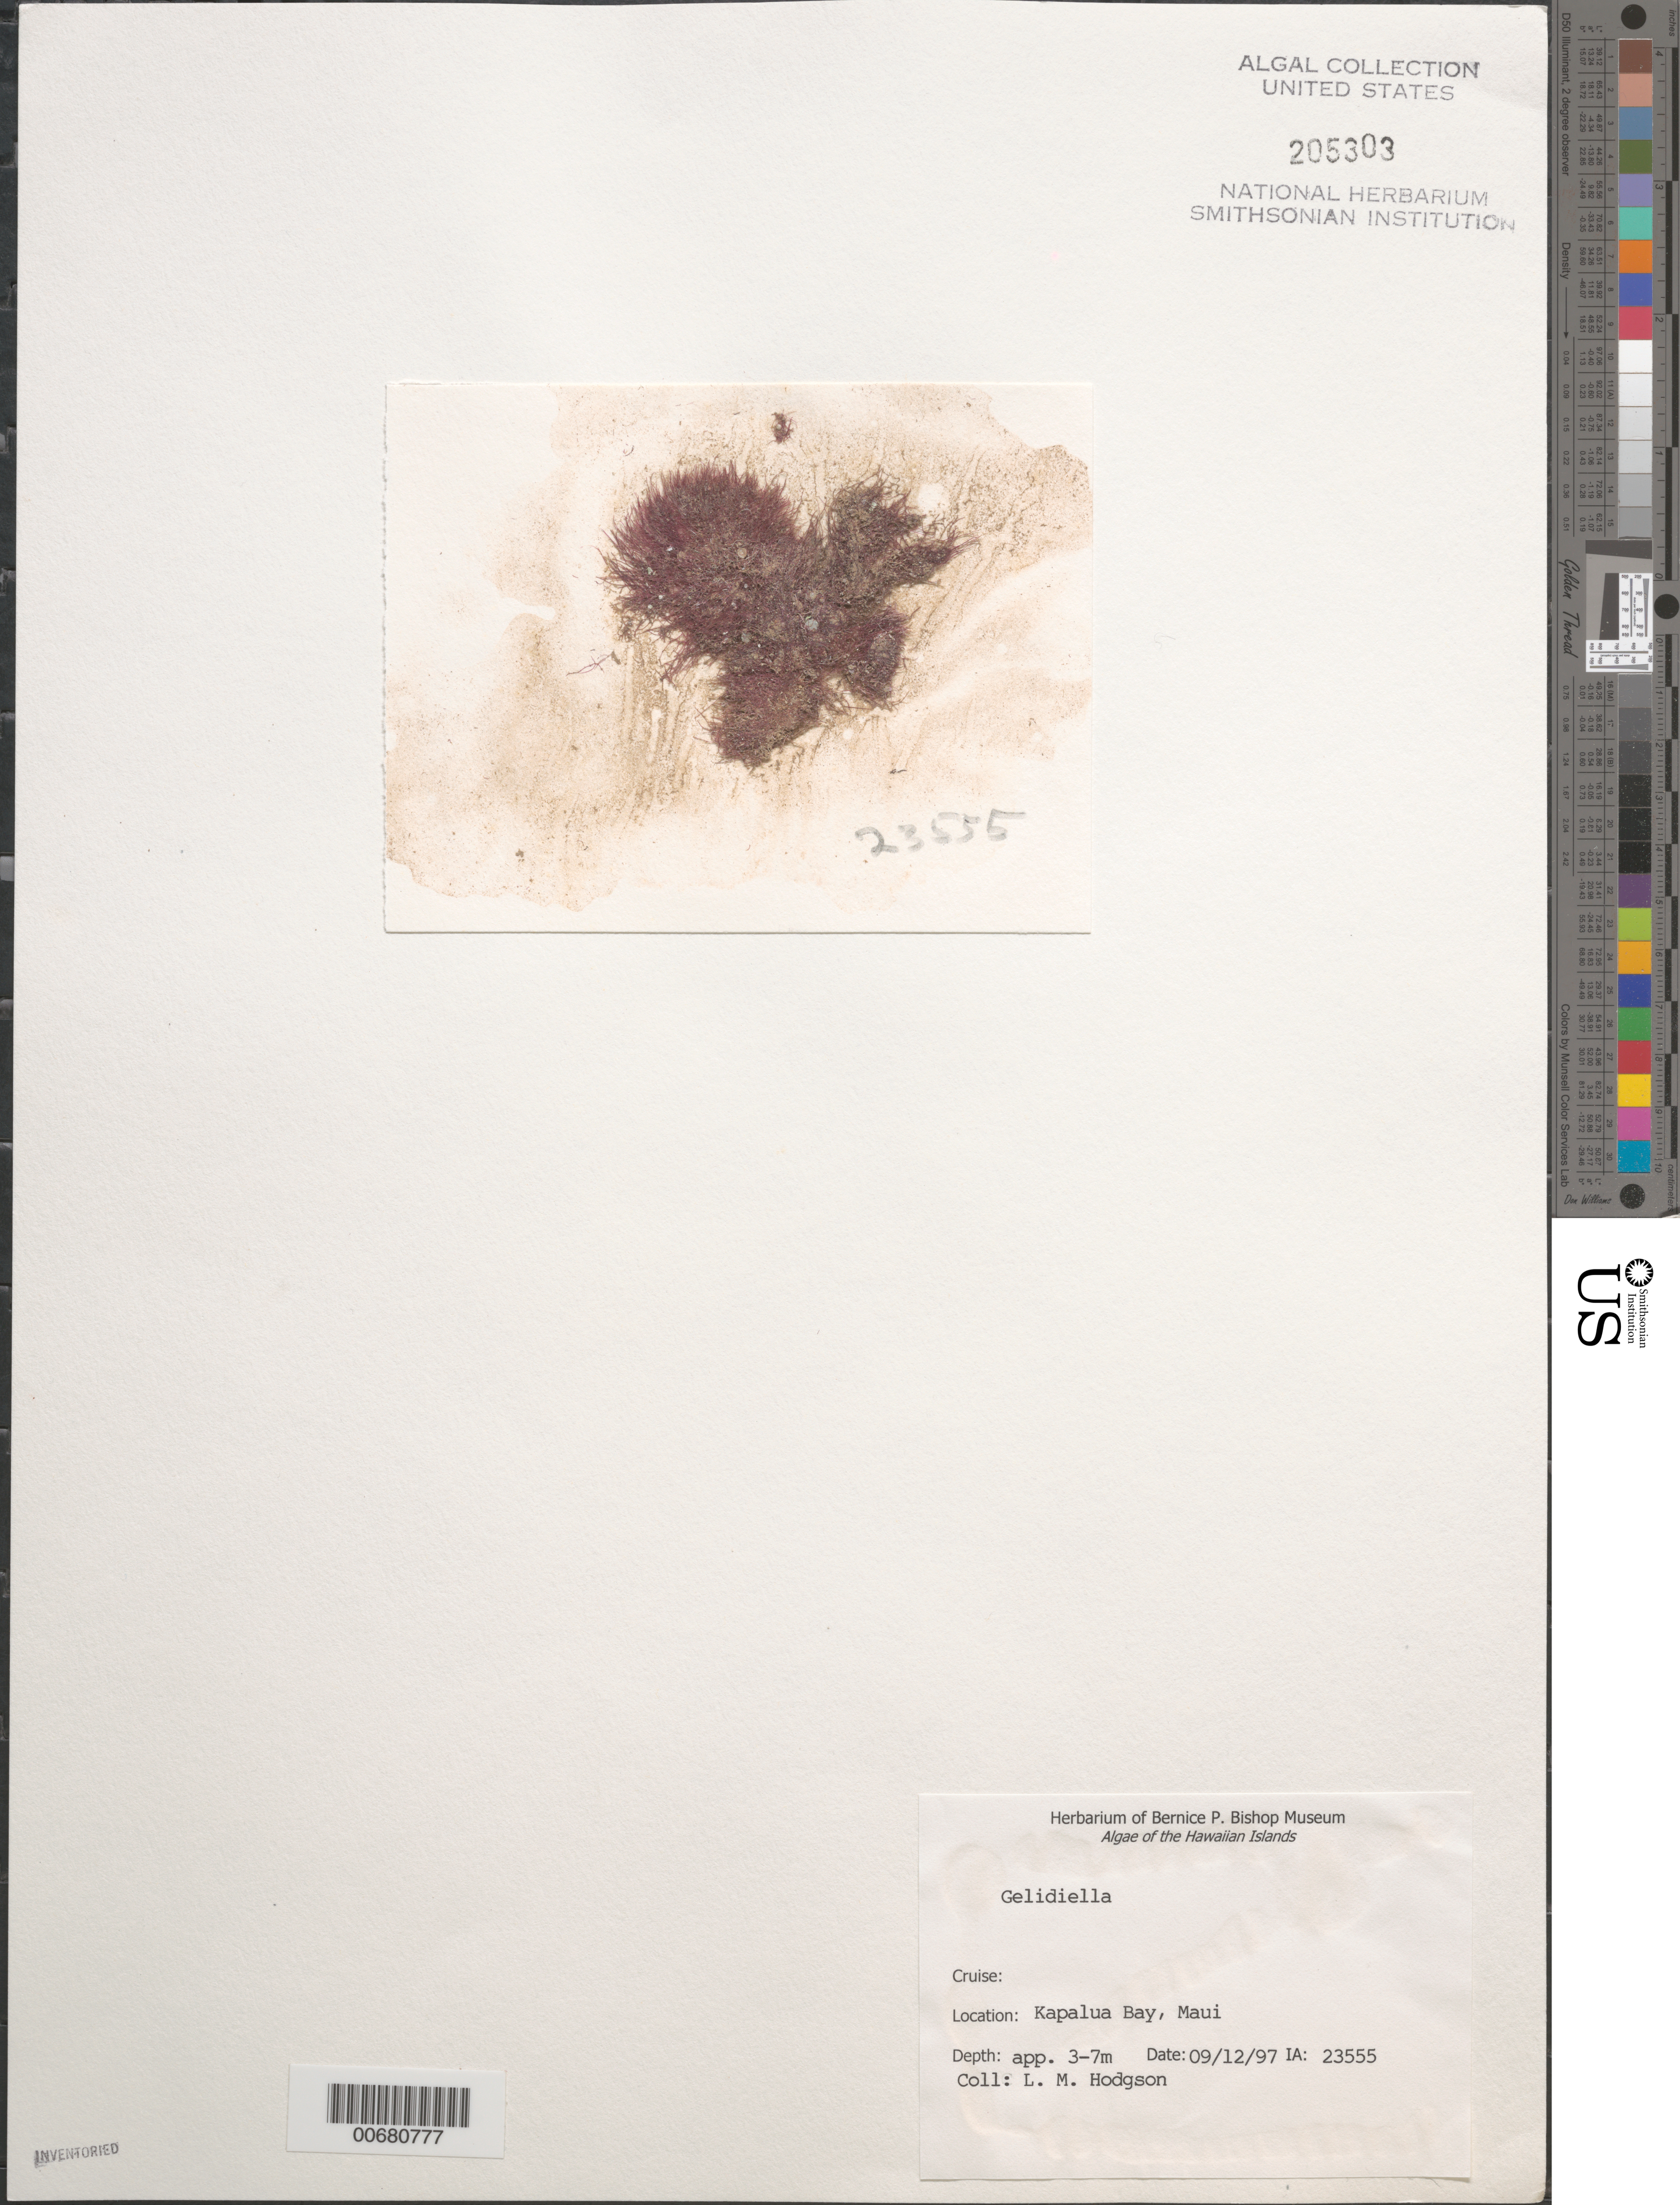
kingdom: Plantae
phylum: Rhodophyta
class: Florideophyceae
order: Gelidiales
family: Gelidiellaceae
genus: Gelidiella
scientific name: Gelidiella sp.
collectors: L. M. Hodgson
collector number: IAA 23555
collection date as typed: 12 Sep 1997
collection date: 1997-09-12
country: United States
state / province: Hawaii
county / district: Maui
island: Maui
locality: Kapalua Bay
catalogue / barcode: US 205303